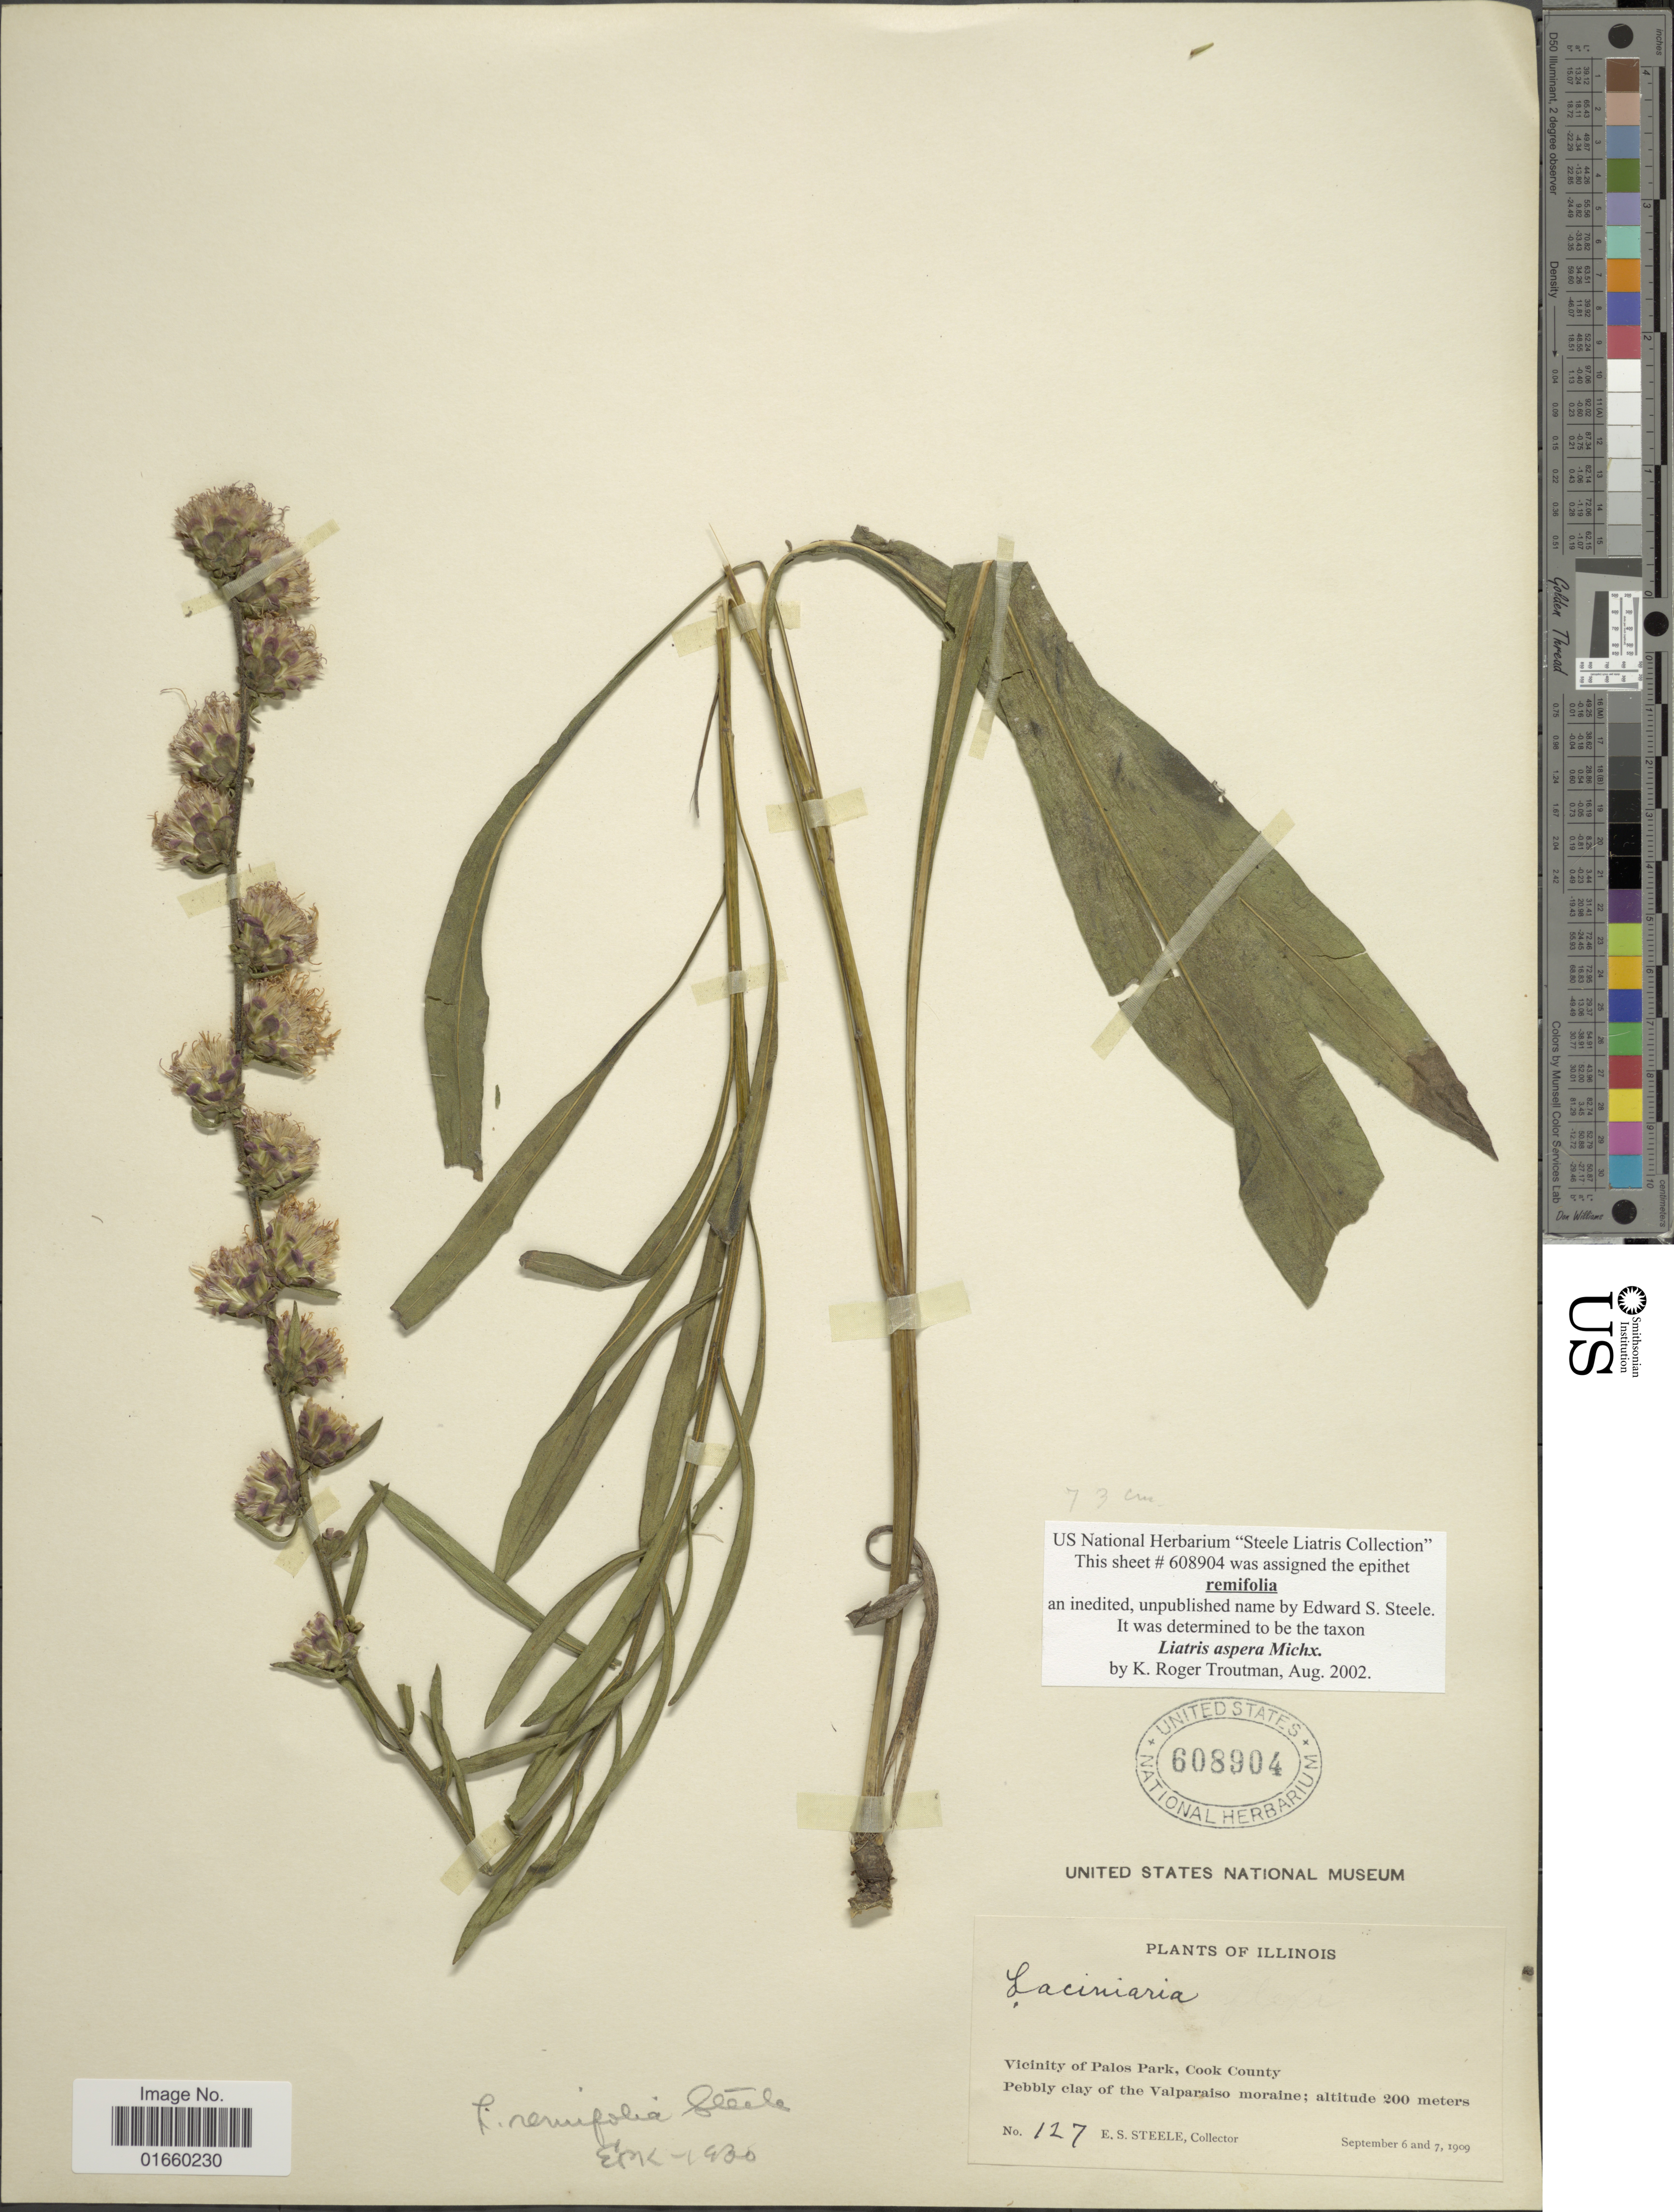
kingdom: Plantae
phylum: Tracheophyta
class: Magnoliopsida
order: Asterales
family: Asteraceae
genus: Liatris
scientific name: Liatris aspera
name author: Michx.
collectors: E. Steele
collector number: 127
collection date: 1909-09-06/1909-09-07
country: United States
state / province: Illinois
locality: Vicinity of Palos Park, Cook County, Pebbly clay of the Calparaiso moraine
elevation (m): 200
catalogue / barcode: US 608904